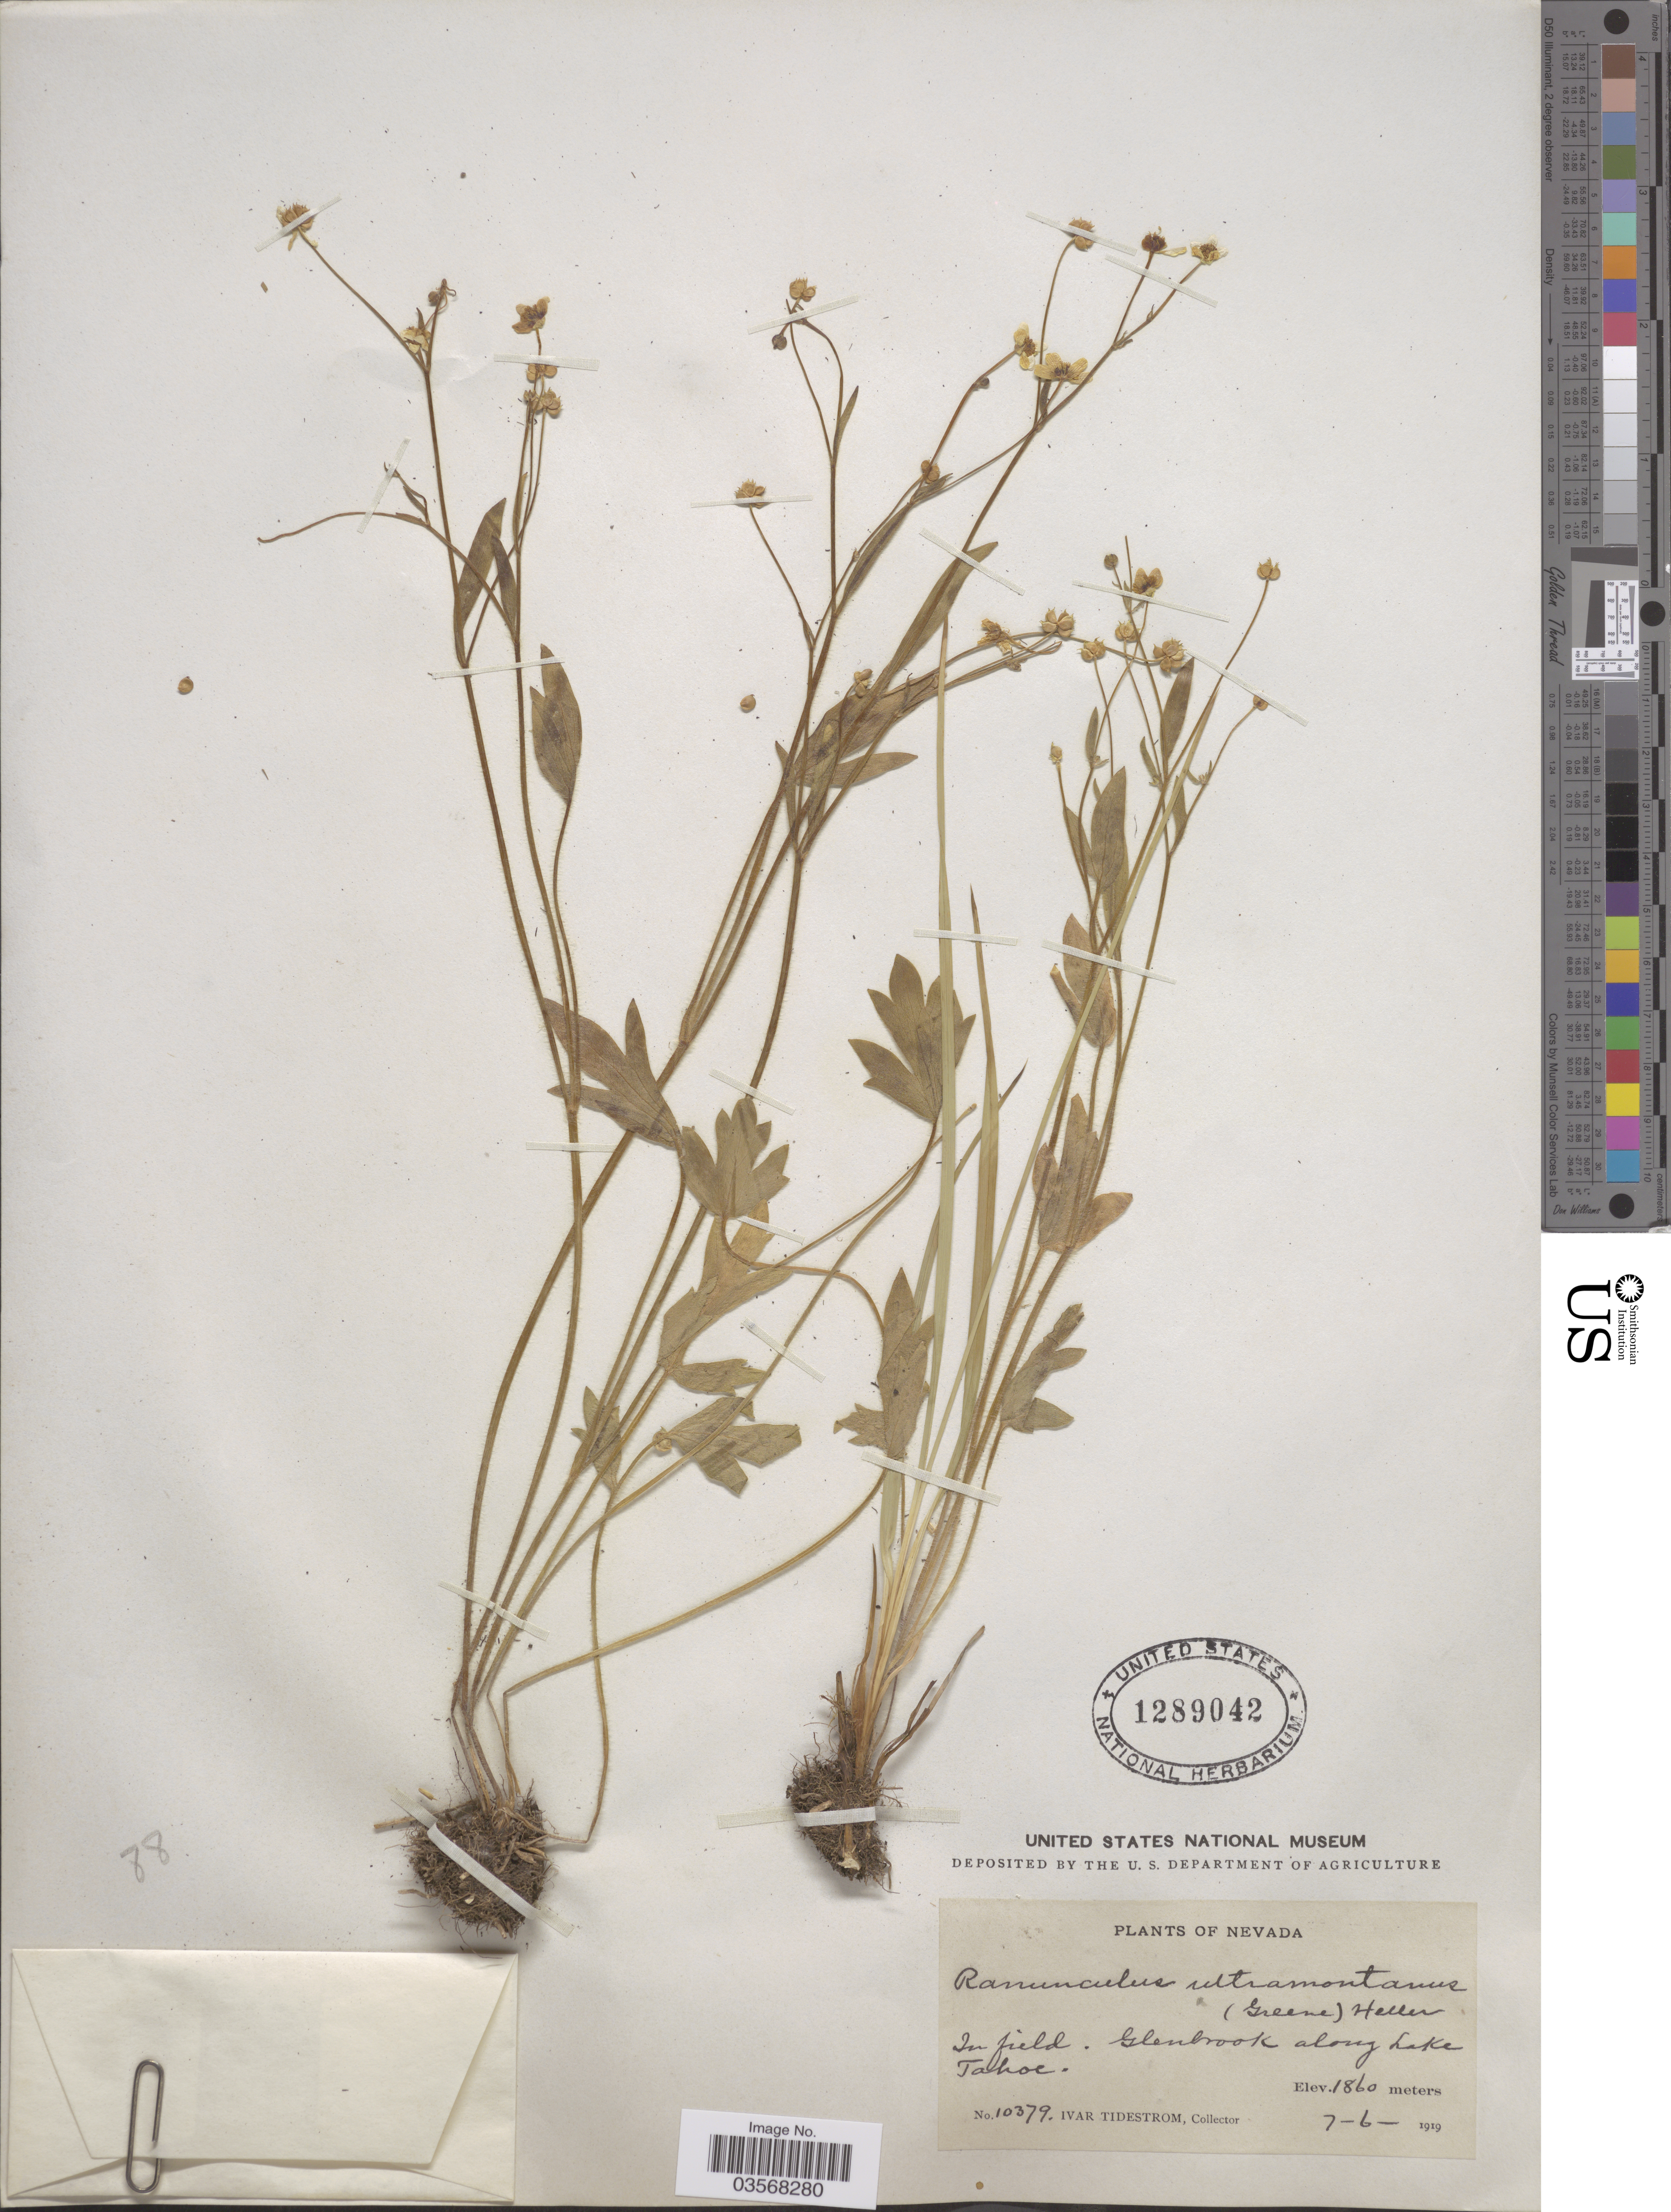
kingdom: Plantae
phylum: Tracheophyta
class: Magnoliopsida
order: Ranunculales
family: Ranunculaceae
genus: Ranunculus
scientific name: Ranunculus occidentalis var. ultramontanus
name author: Nutt.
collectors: I. F. Tidestrom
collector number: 10379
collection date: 1919-07-06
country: United States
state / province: Nevada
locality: Glenbrook along Lake Tahoe.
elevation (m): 1860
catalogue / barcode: US 1289042